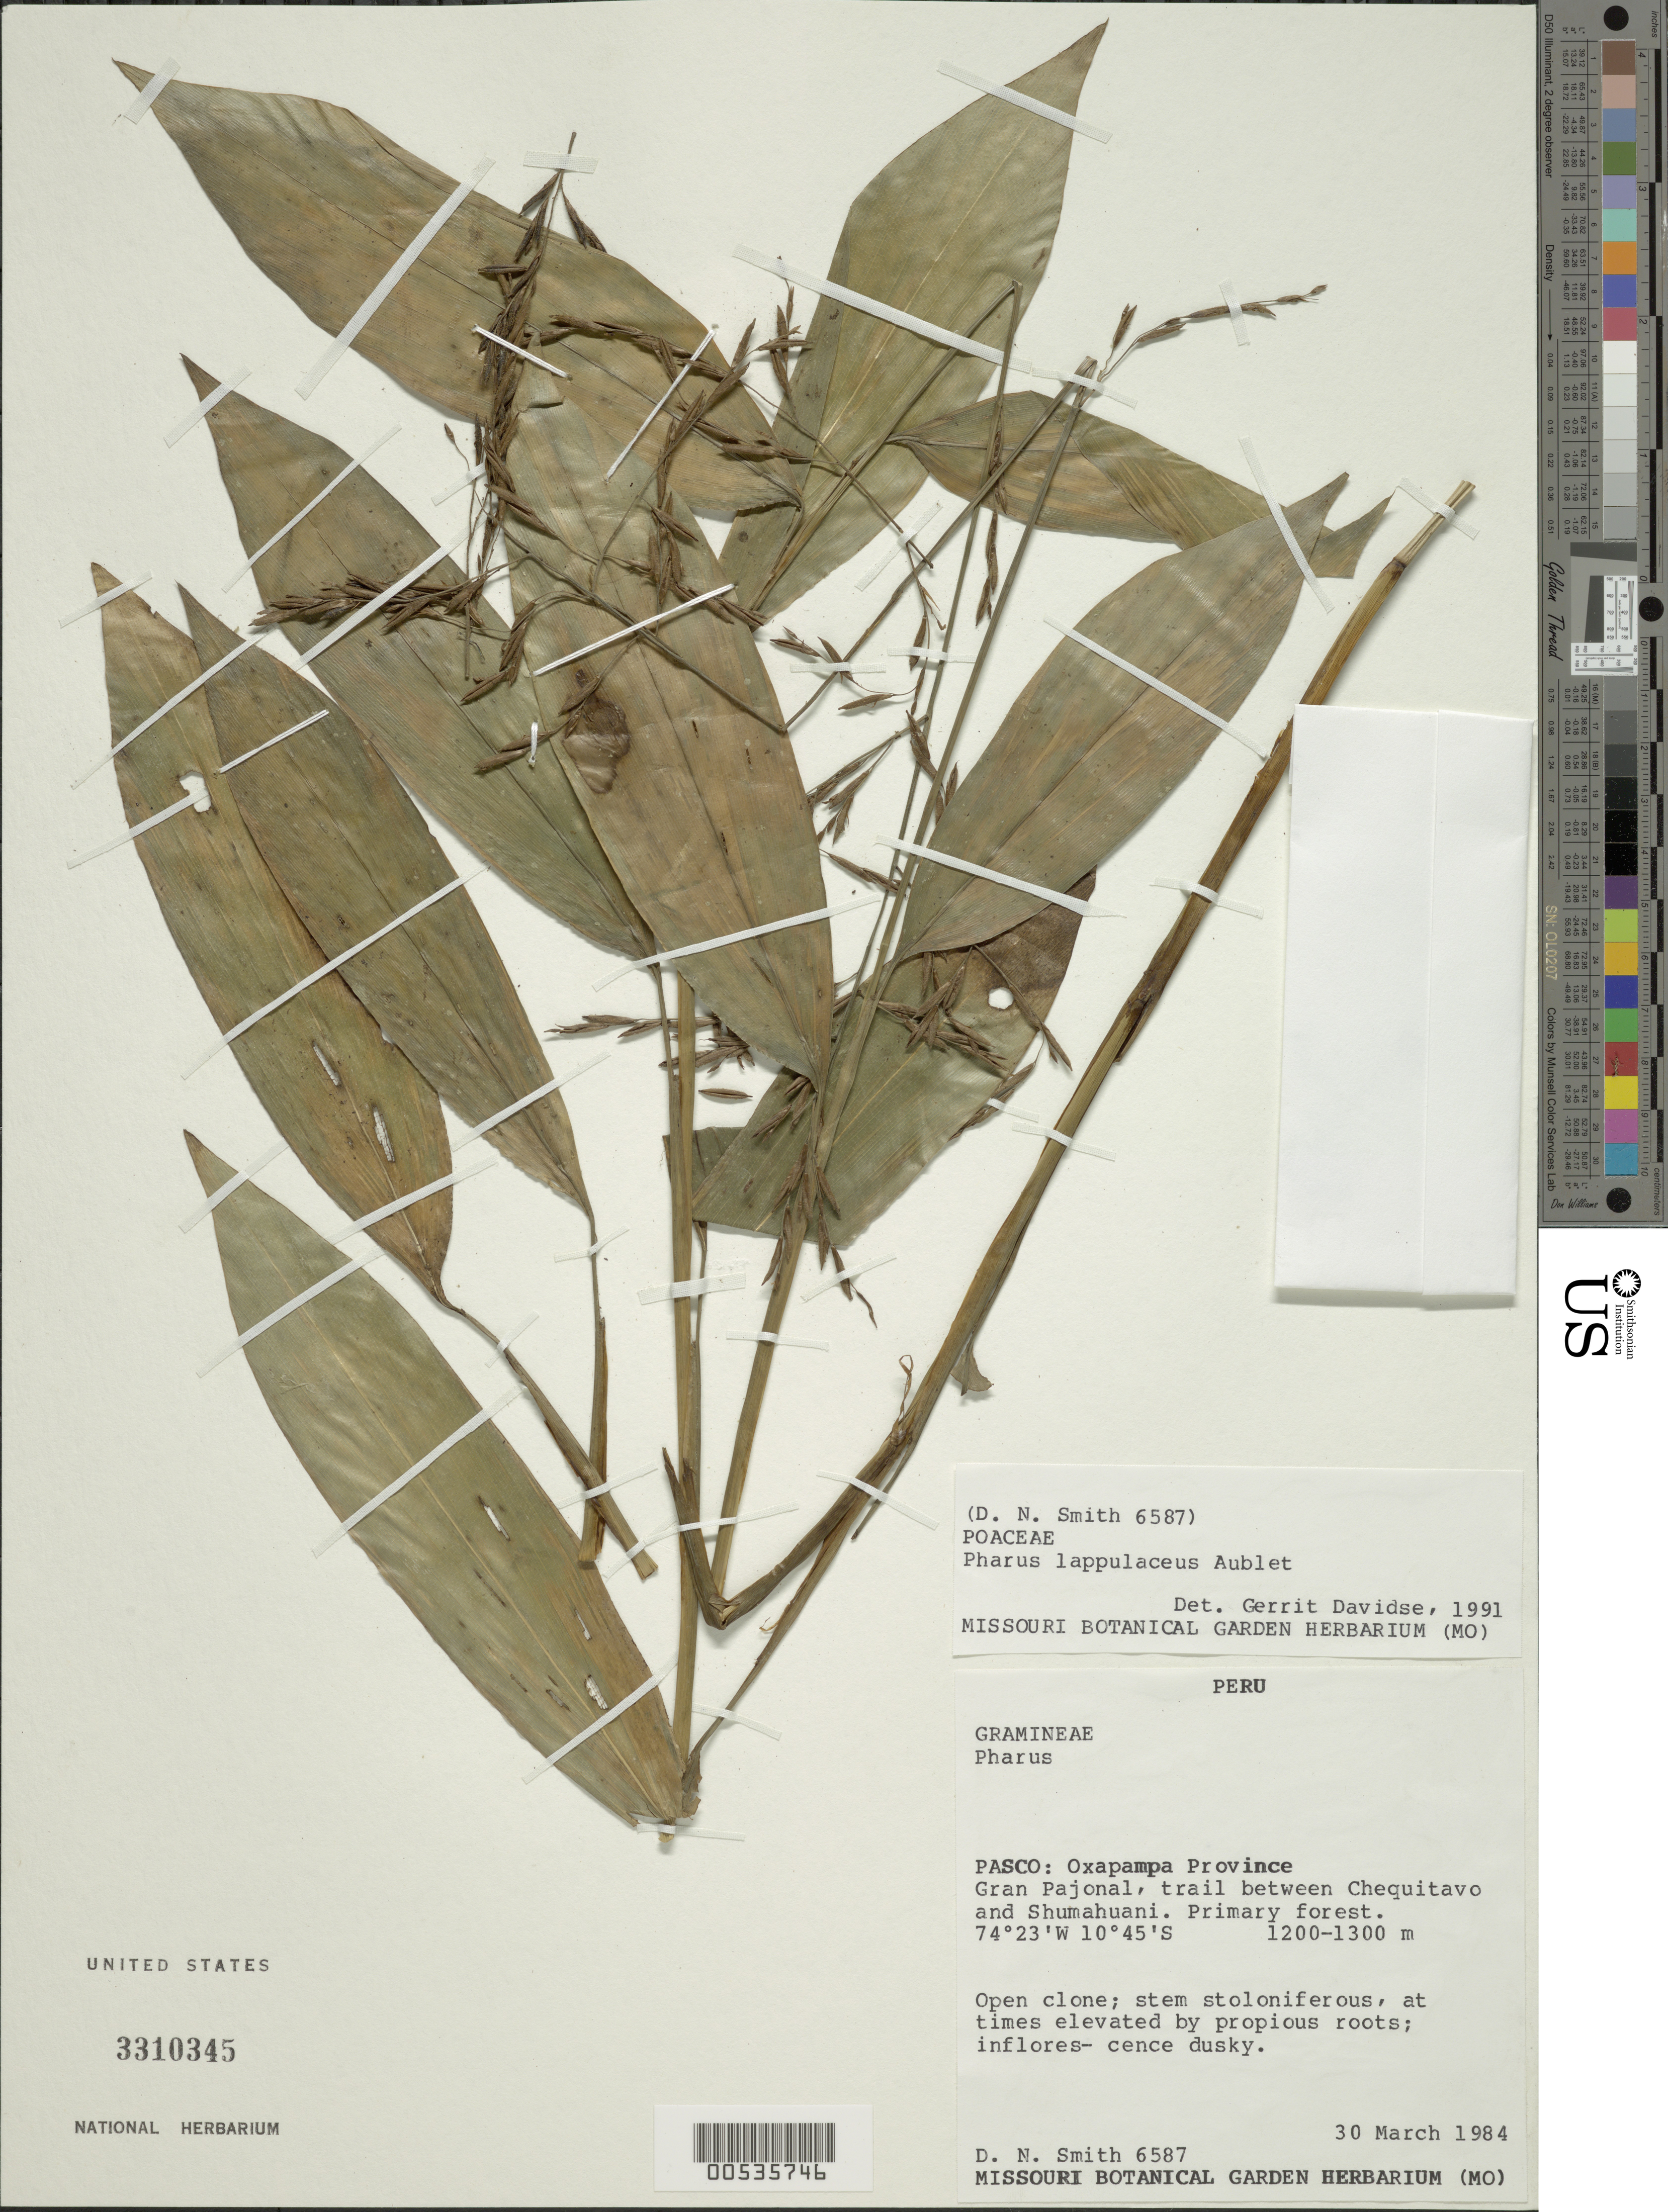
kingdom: Plantae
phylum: Tracheophyta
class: Liliopsida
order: Poales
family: Poaceae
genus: Pharus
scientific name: Pharus lappulaceus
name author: Aubl.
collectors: D. Smith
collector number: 6587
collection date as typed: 30 Mar 1984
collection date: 1984-03-30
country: Peru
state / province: Pasco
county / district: Oxapampa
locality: Oxapampa Prov., Gran Pajonal, between Chequitavo and Chumahuani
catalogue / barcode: US 3310345